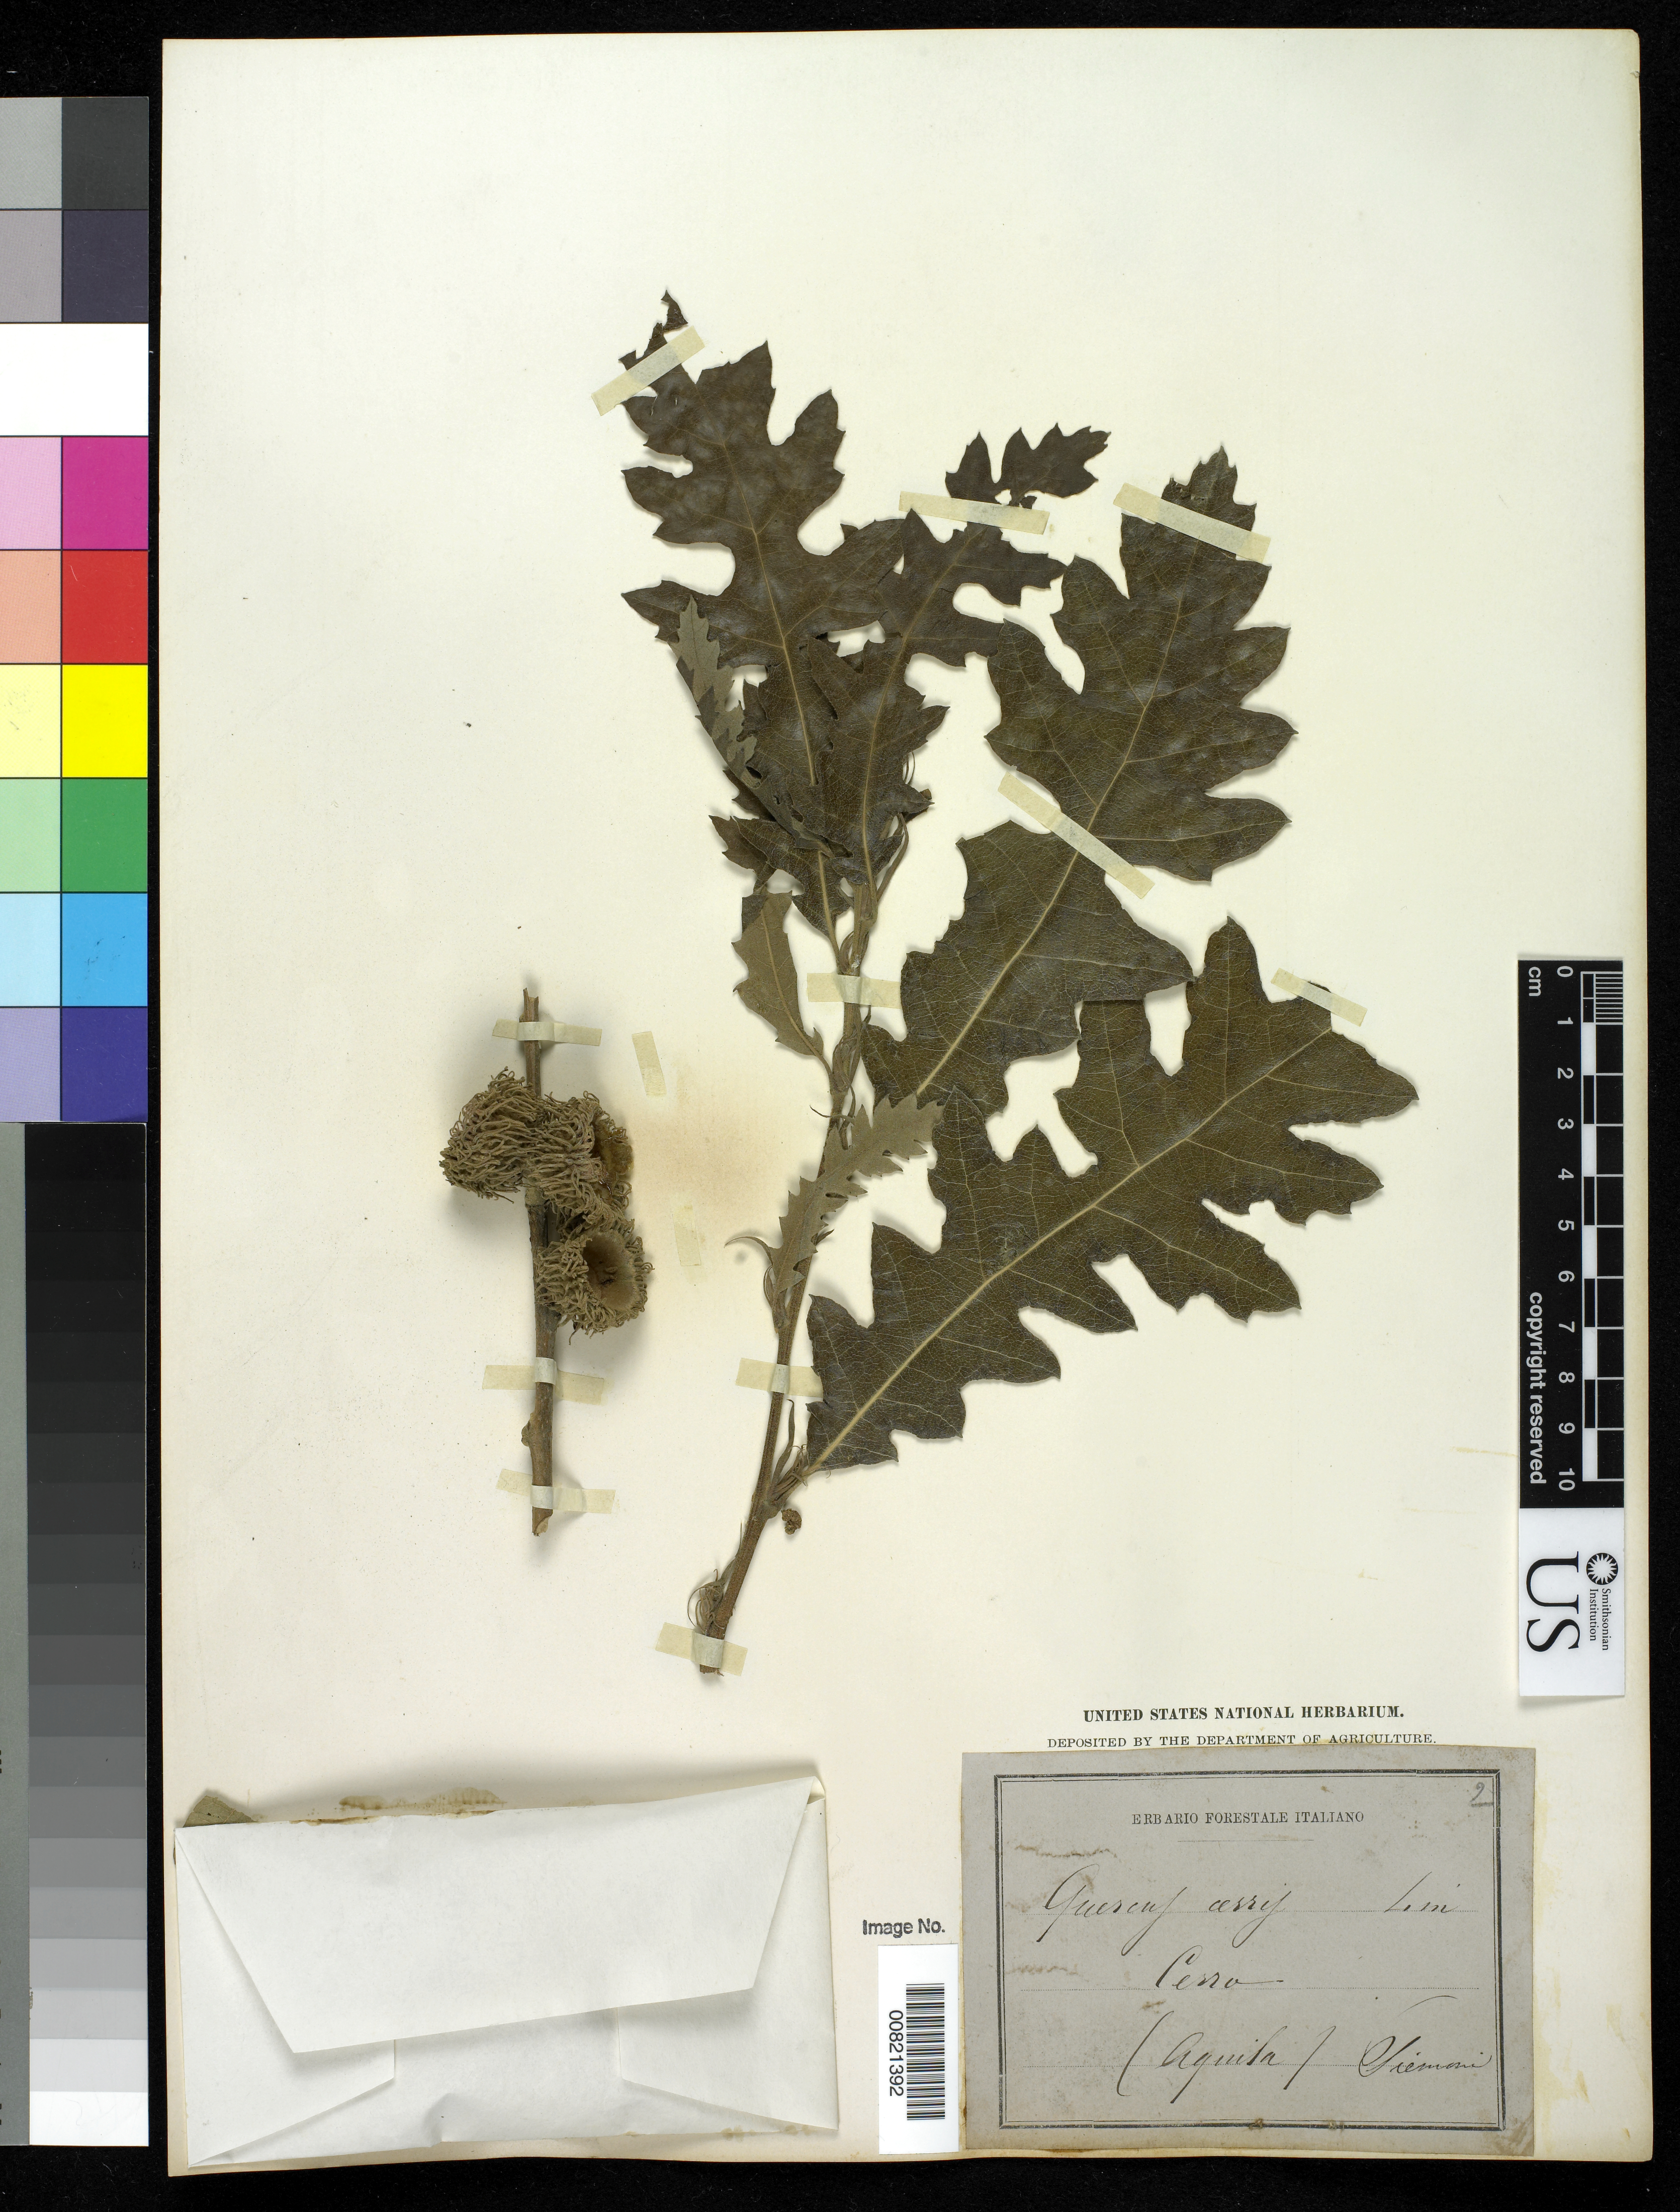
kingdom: Plantae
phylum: Tracheophyta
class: Magnoliopsida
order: Fagales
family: Fagaceae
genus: Quercus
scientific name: Quercus cerris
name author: L.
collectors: G. Siemoni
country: Italy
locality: Aguila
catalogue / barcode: US 98021